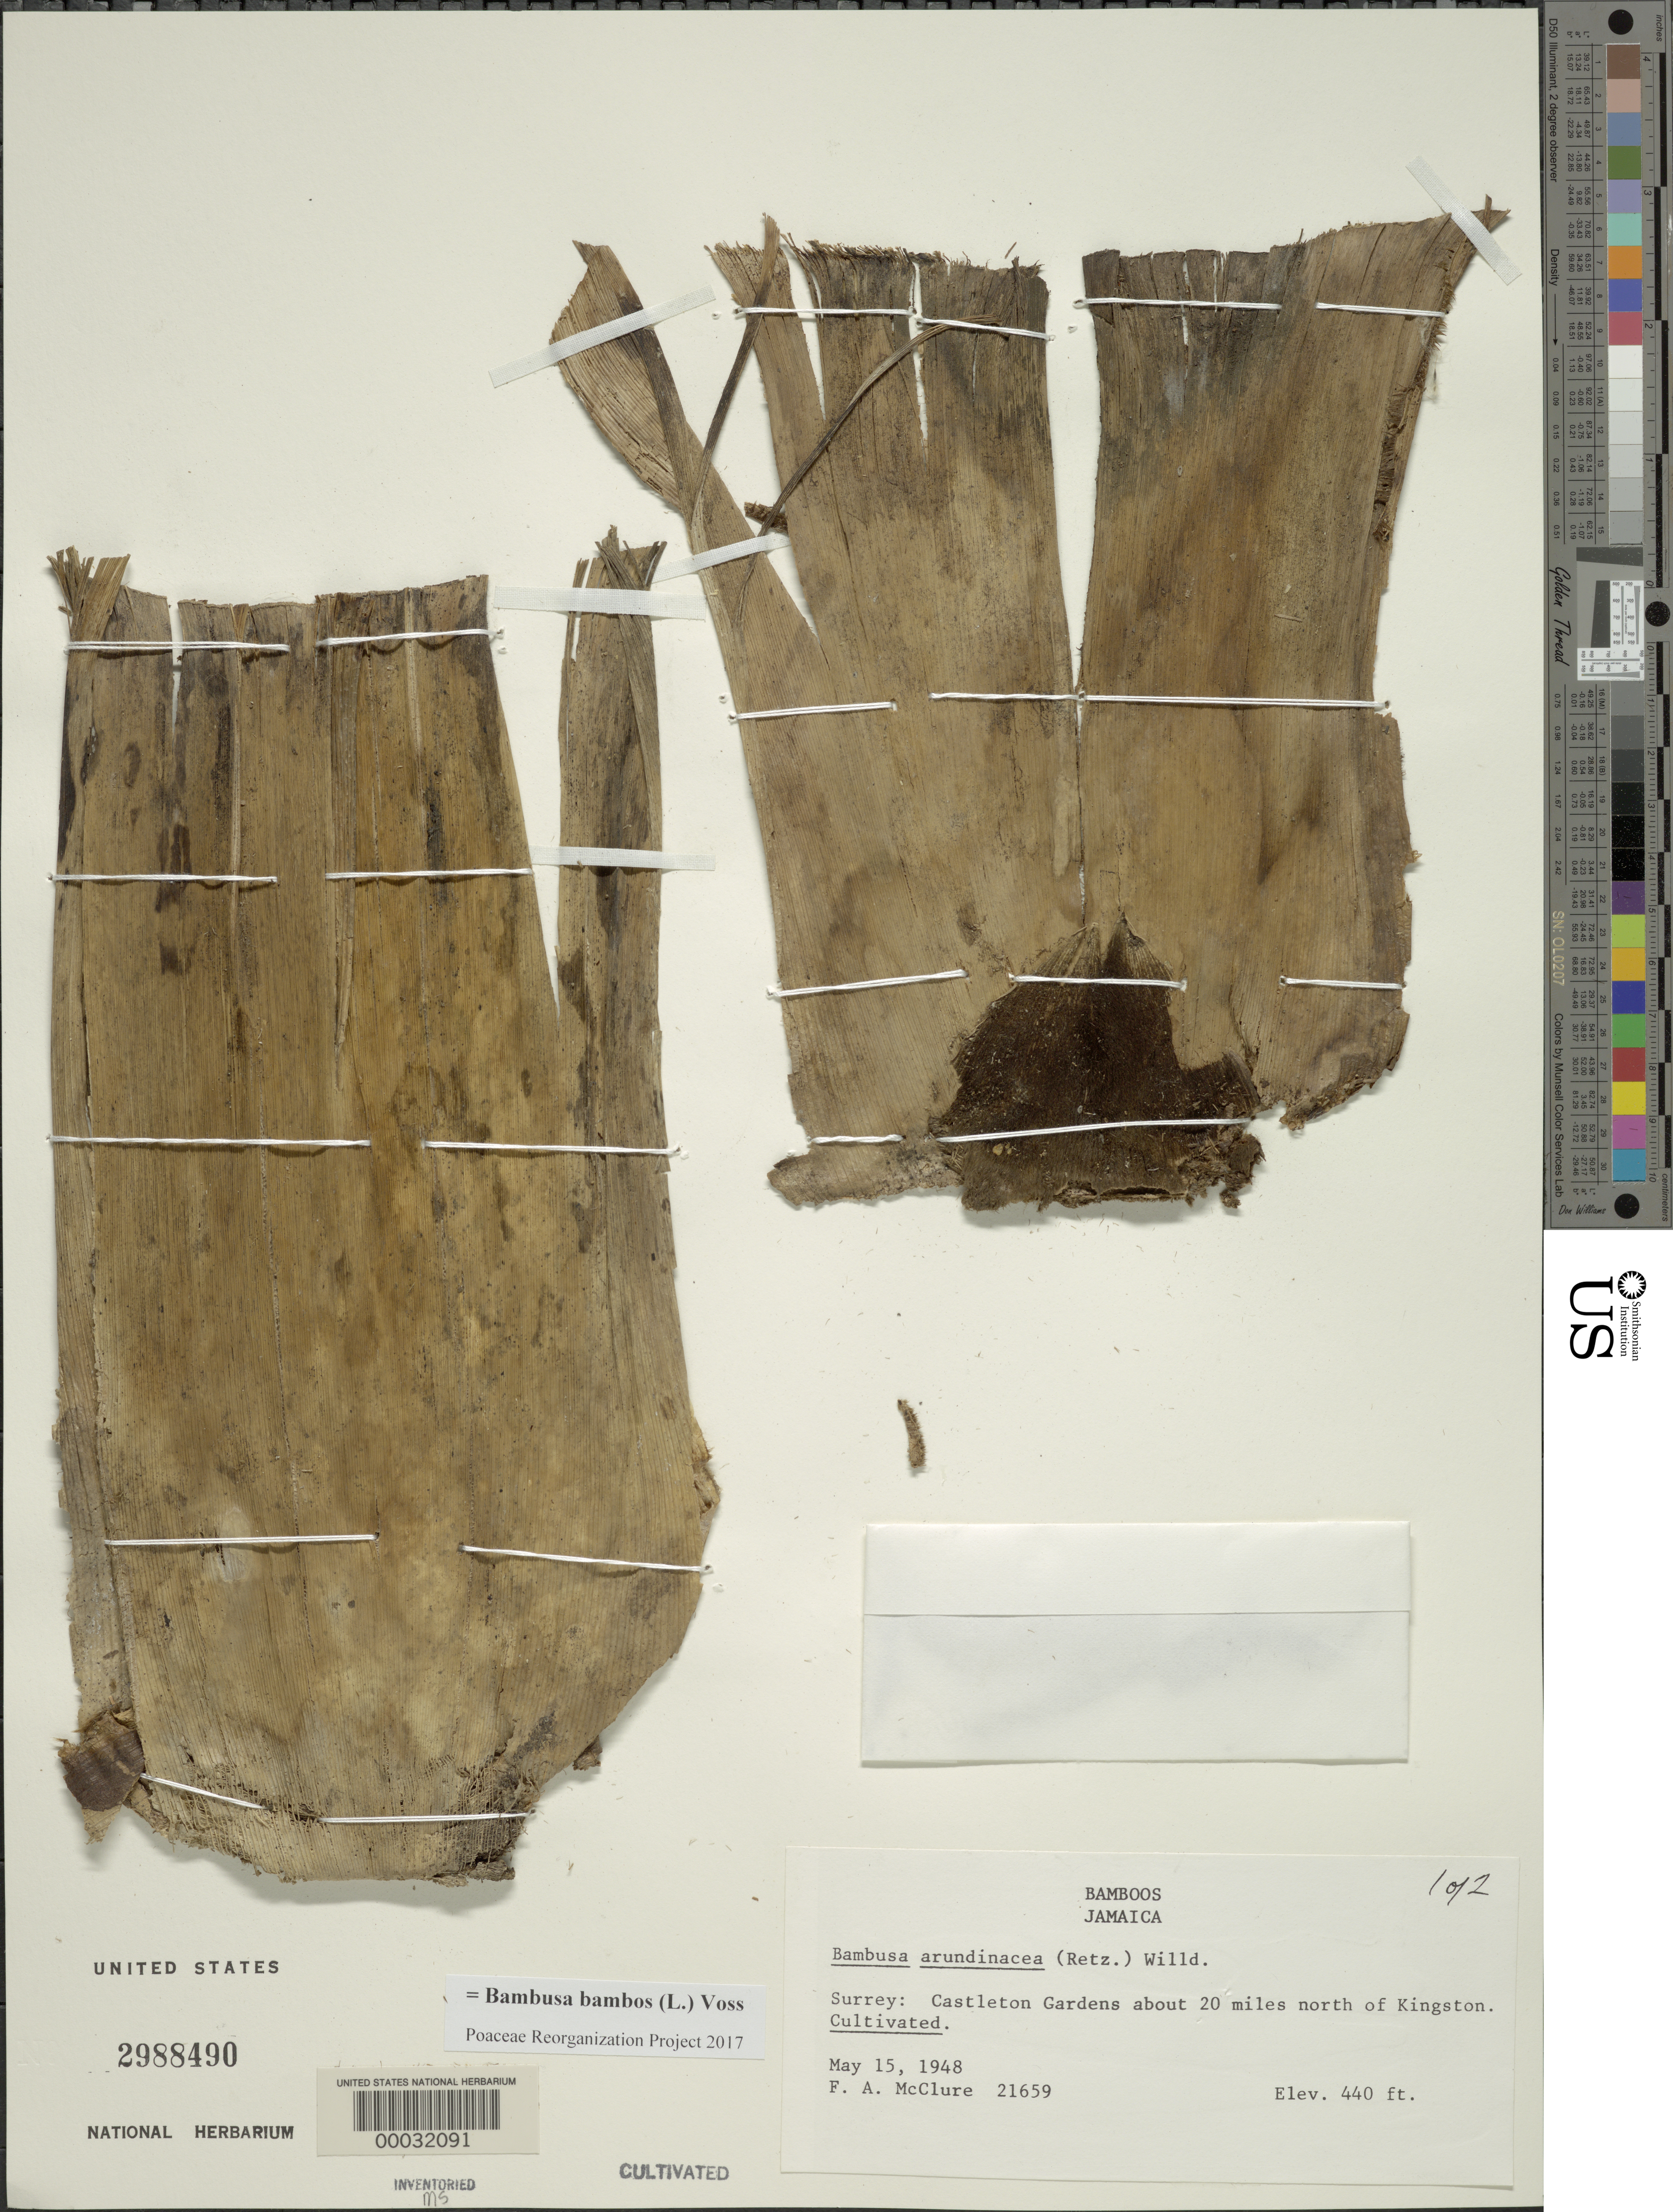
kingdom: Plantae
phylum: Tracheophyta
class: Liliopsida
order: Poales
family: Poaceae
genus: Bambusa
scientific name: Bambusa bambos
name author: (L.) Voss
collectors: F. A. McClure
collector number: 21659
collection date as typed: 15 May 1948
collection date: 1948-05-15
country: Jamaica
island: Greater Antilles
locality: Surrey, castleton gardens, kingston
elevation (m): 134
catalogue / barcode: US 2988490